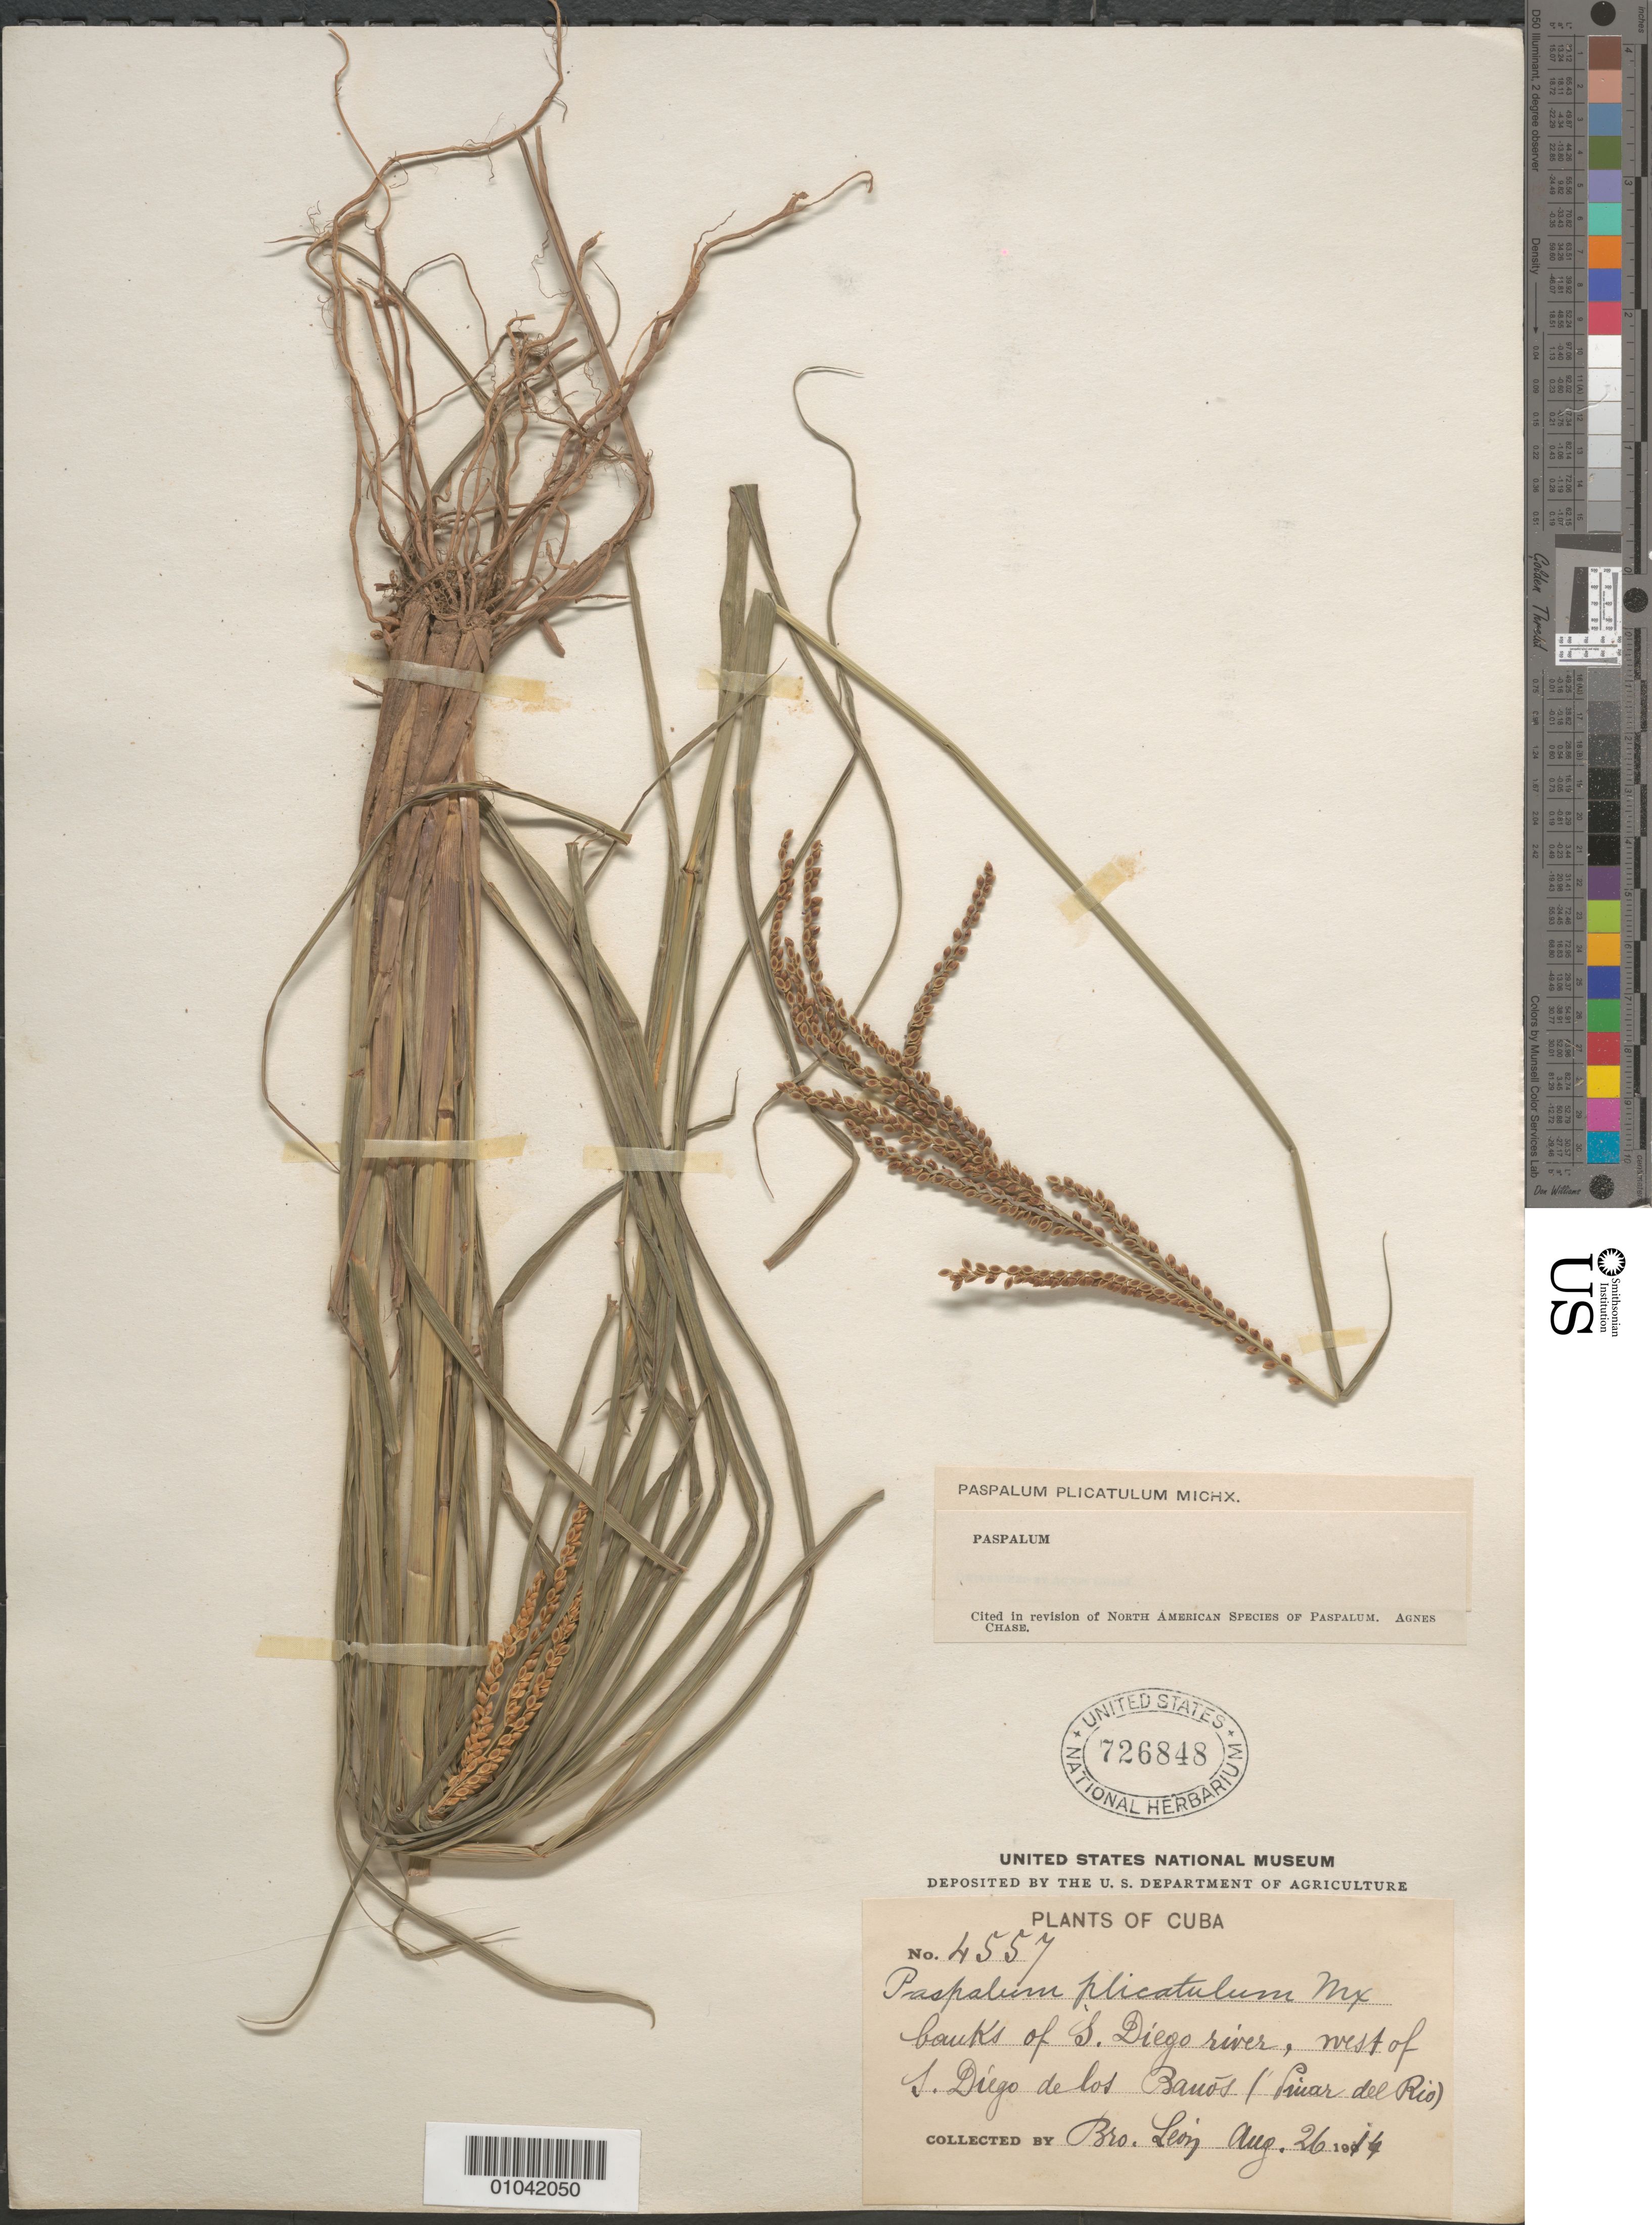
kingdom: Plantae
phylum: Tracheophyta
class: Liliopsida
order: Poales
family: Poaceae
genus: Paspalum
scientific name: Paspalum plicatulum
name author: Michx.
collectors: Bro. León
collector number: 4557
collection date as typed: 26 Aug 1914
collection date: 1914-08-26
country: Cuba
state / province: Pinar del Rio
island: Cuba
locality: Banks of S Diego River, W of San Diego de los Banos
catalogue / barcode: US 726848